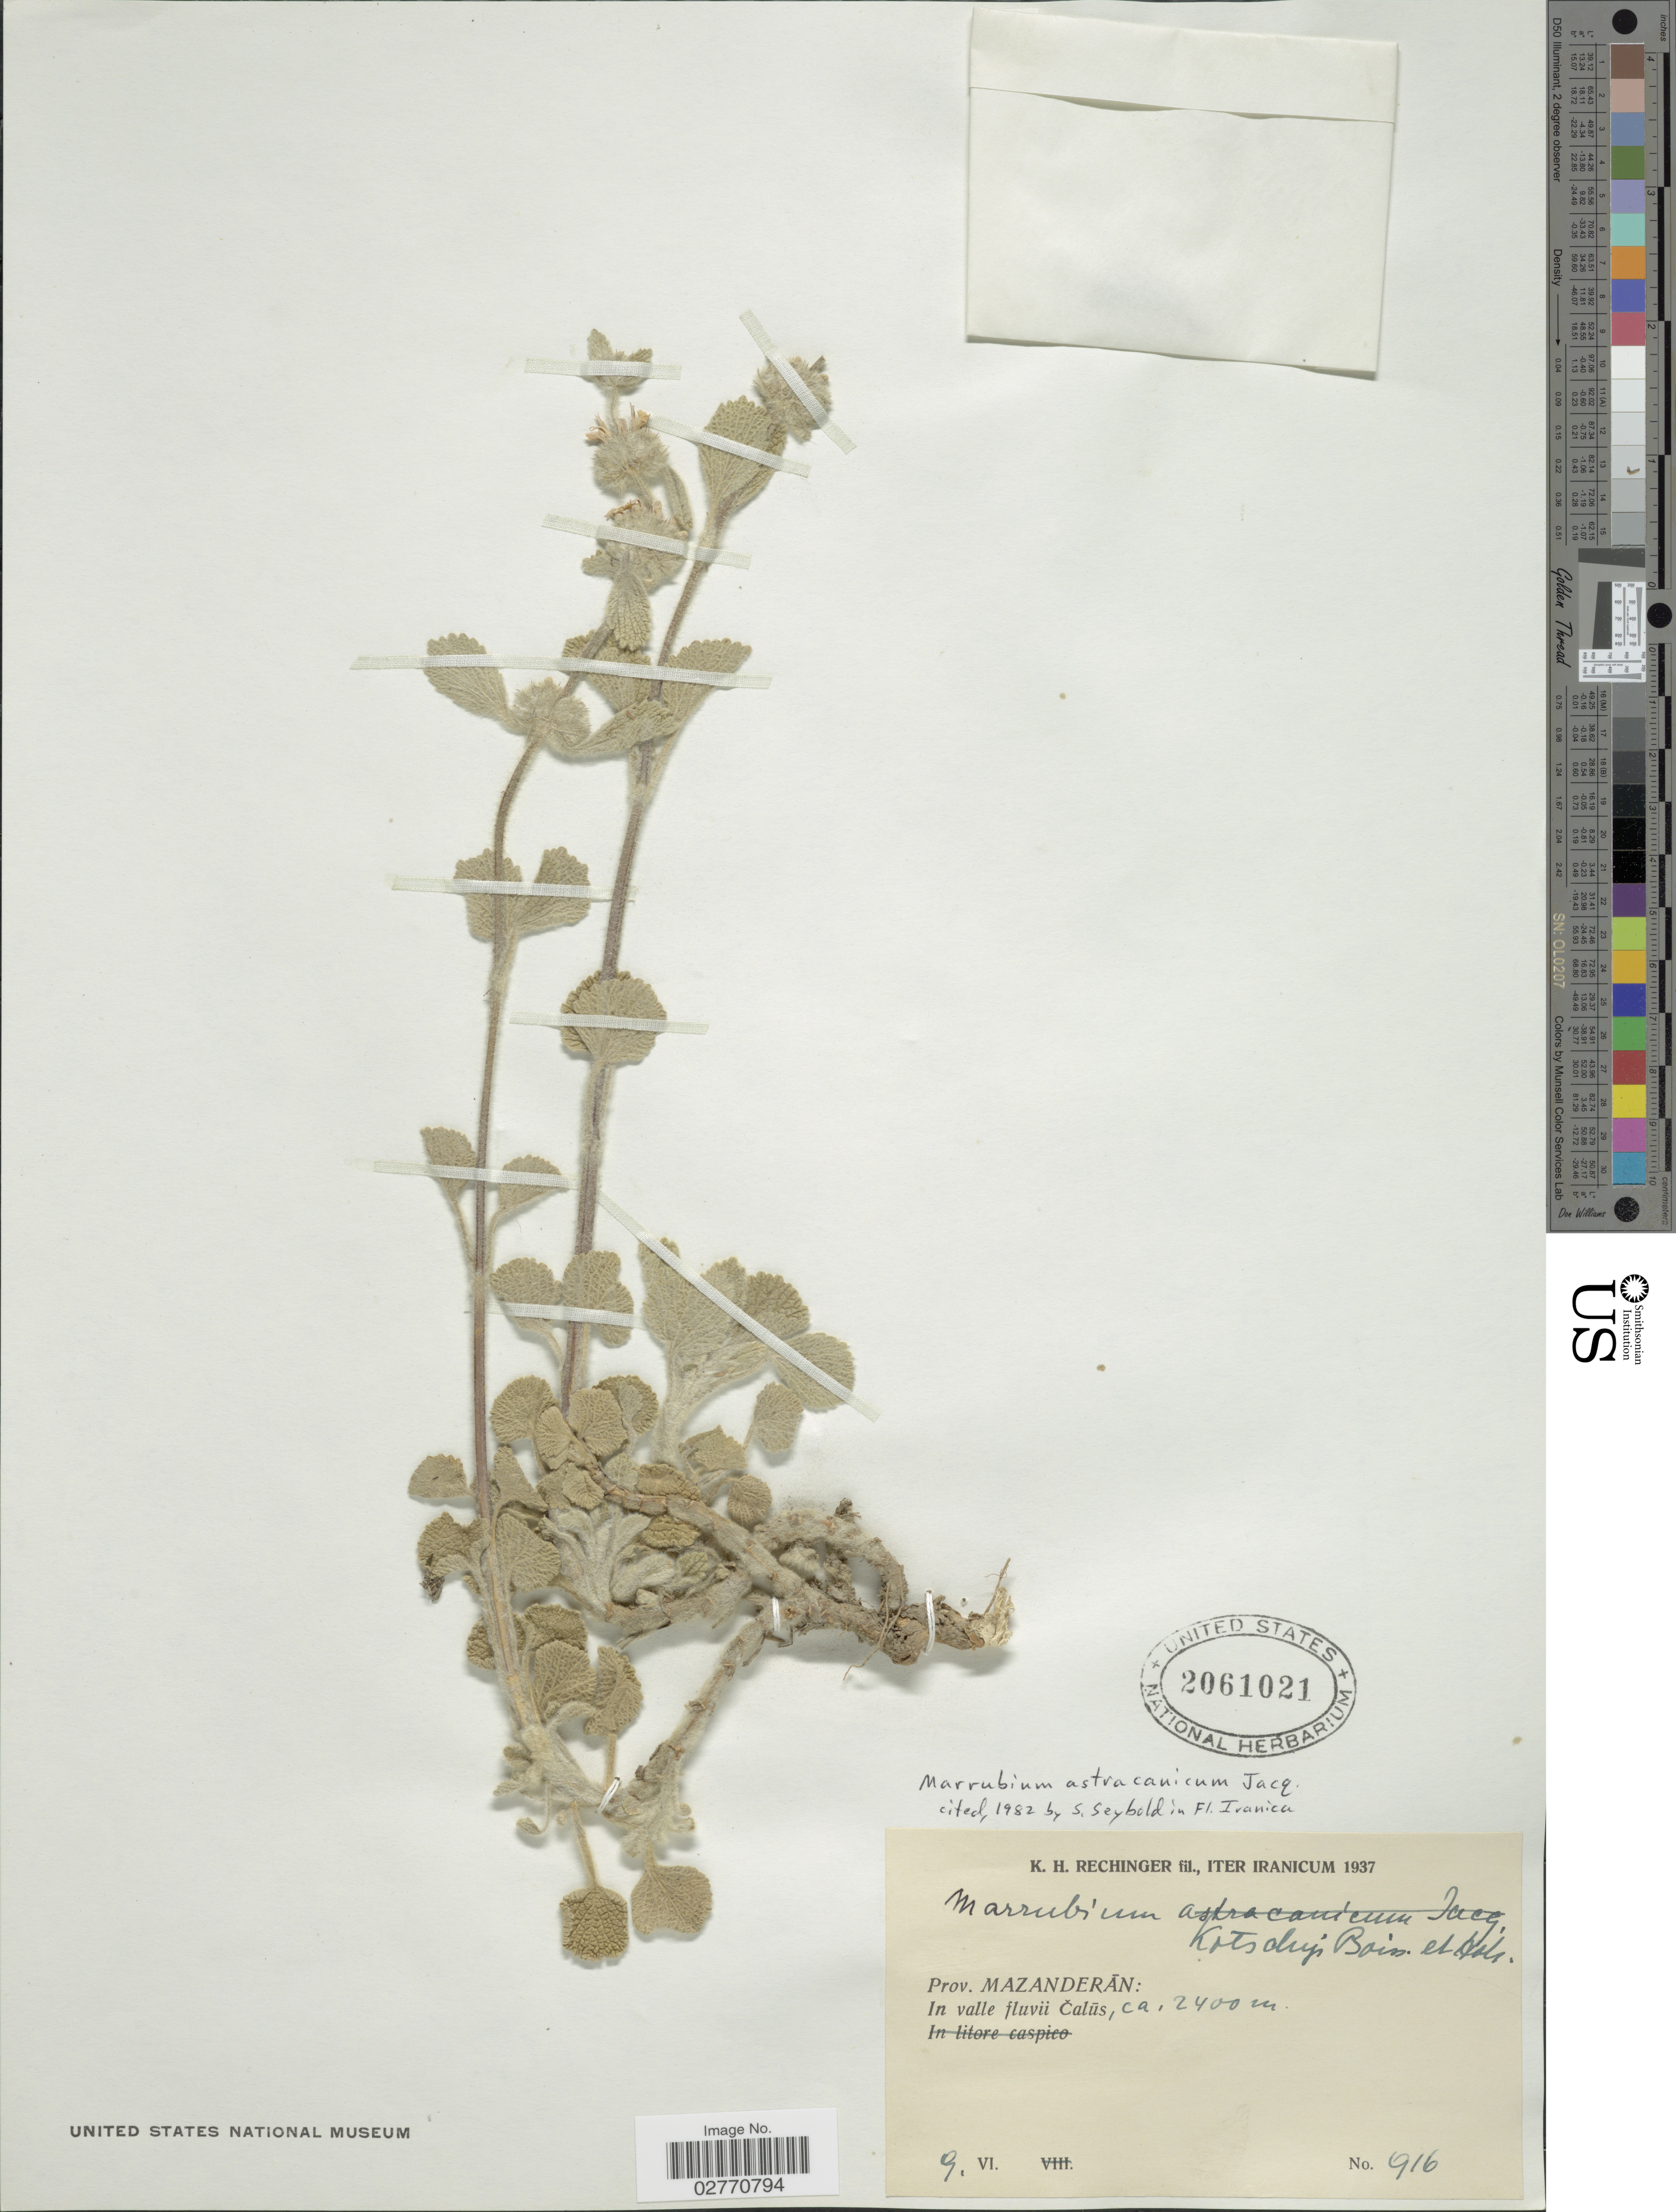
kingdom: Plantae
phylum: Tracheophyta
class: Magnoliopsida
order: Lamiales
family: Lamiaceae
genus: Marrubium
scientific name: Marrubium astracanicum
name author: Jacq.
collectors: K. H. Rechinger & F. Rechinger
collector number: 916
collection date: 1937-06-09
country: Iran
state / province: Mazandaran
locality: Prov. Mazanderãn: In valle fluvii Calüs.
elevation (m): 2400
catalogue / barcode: US 2061021